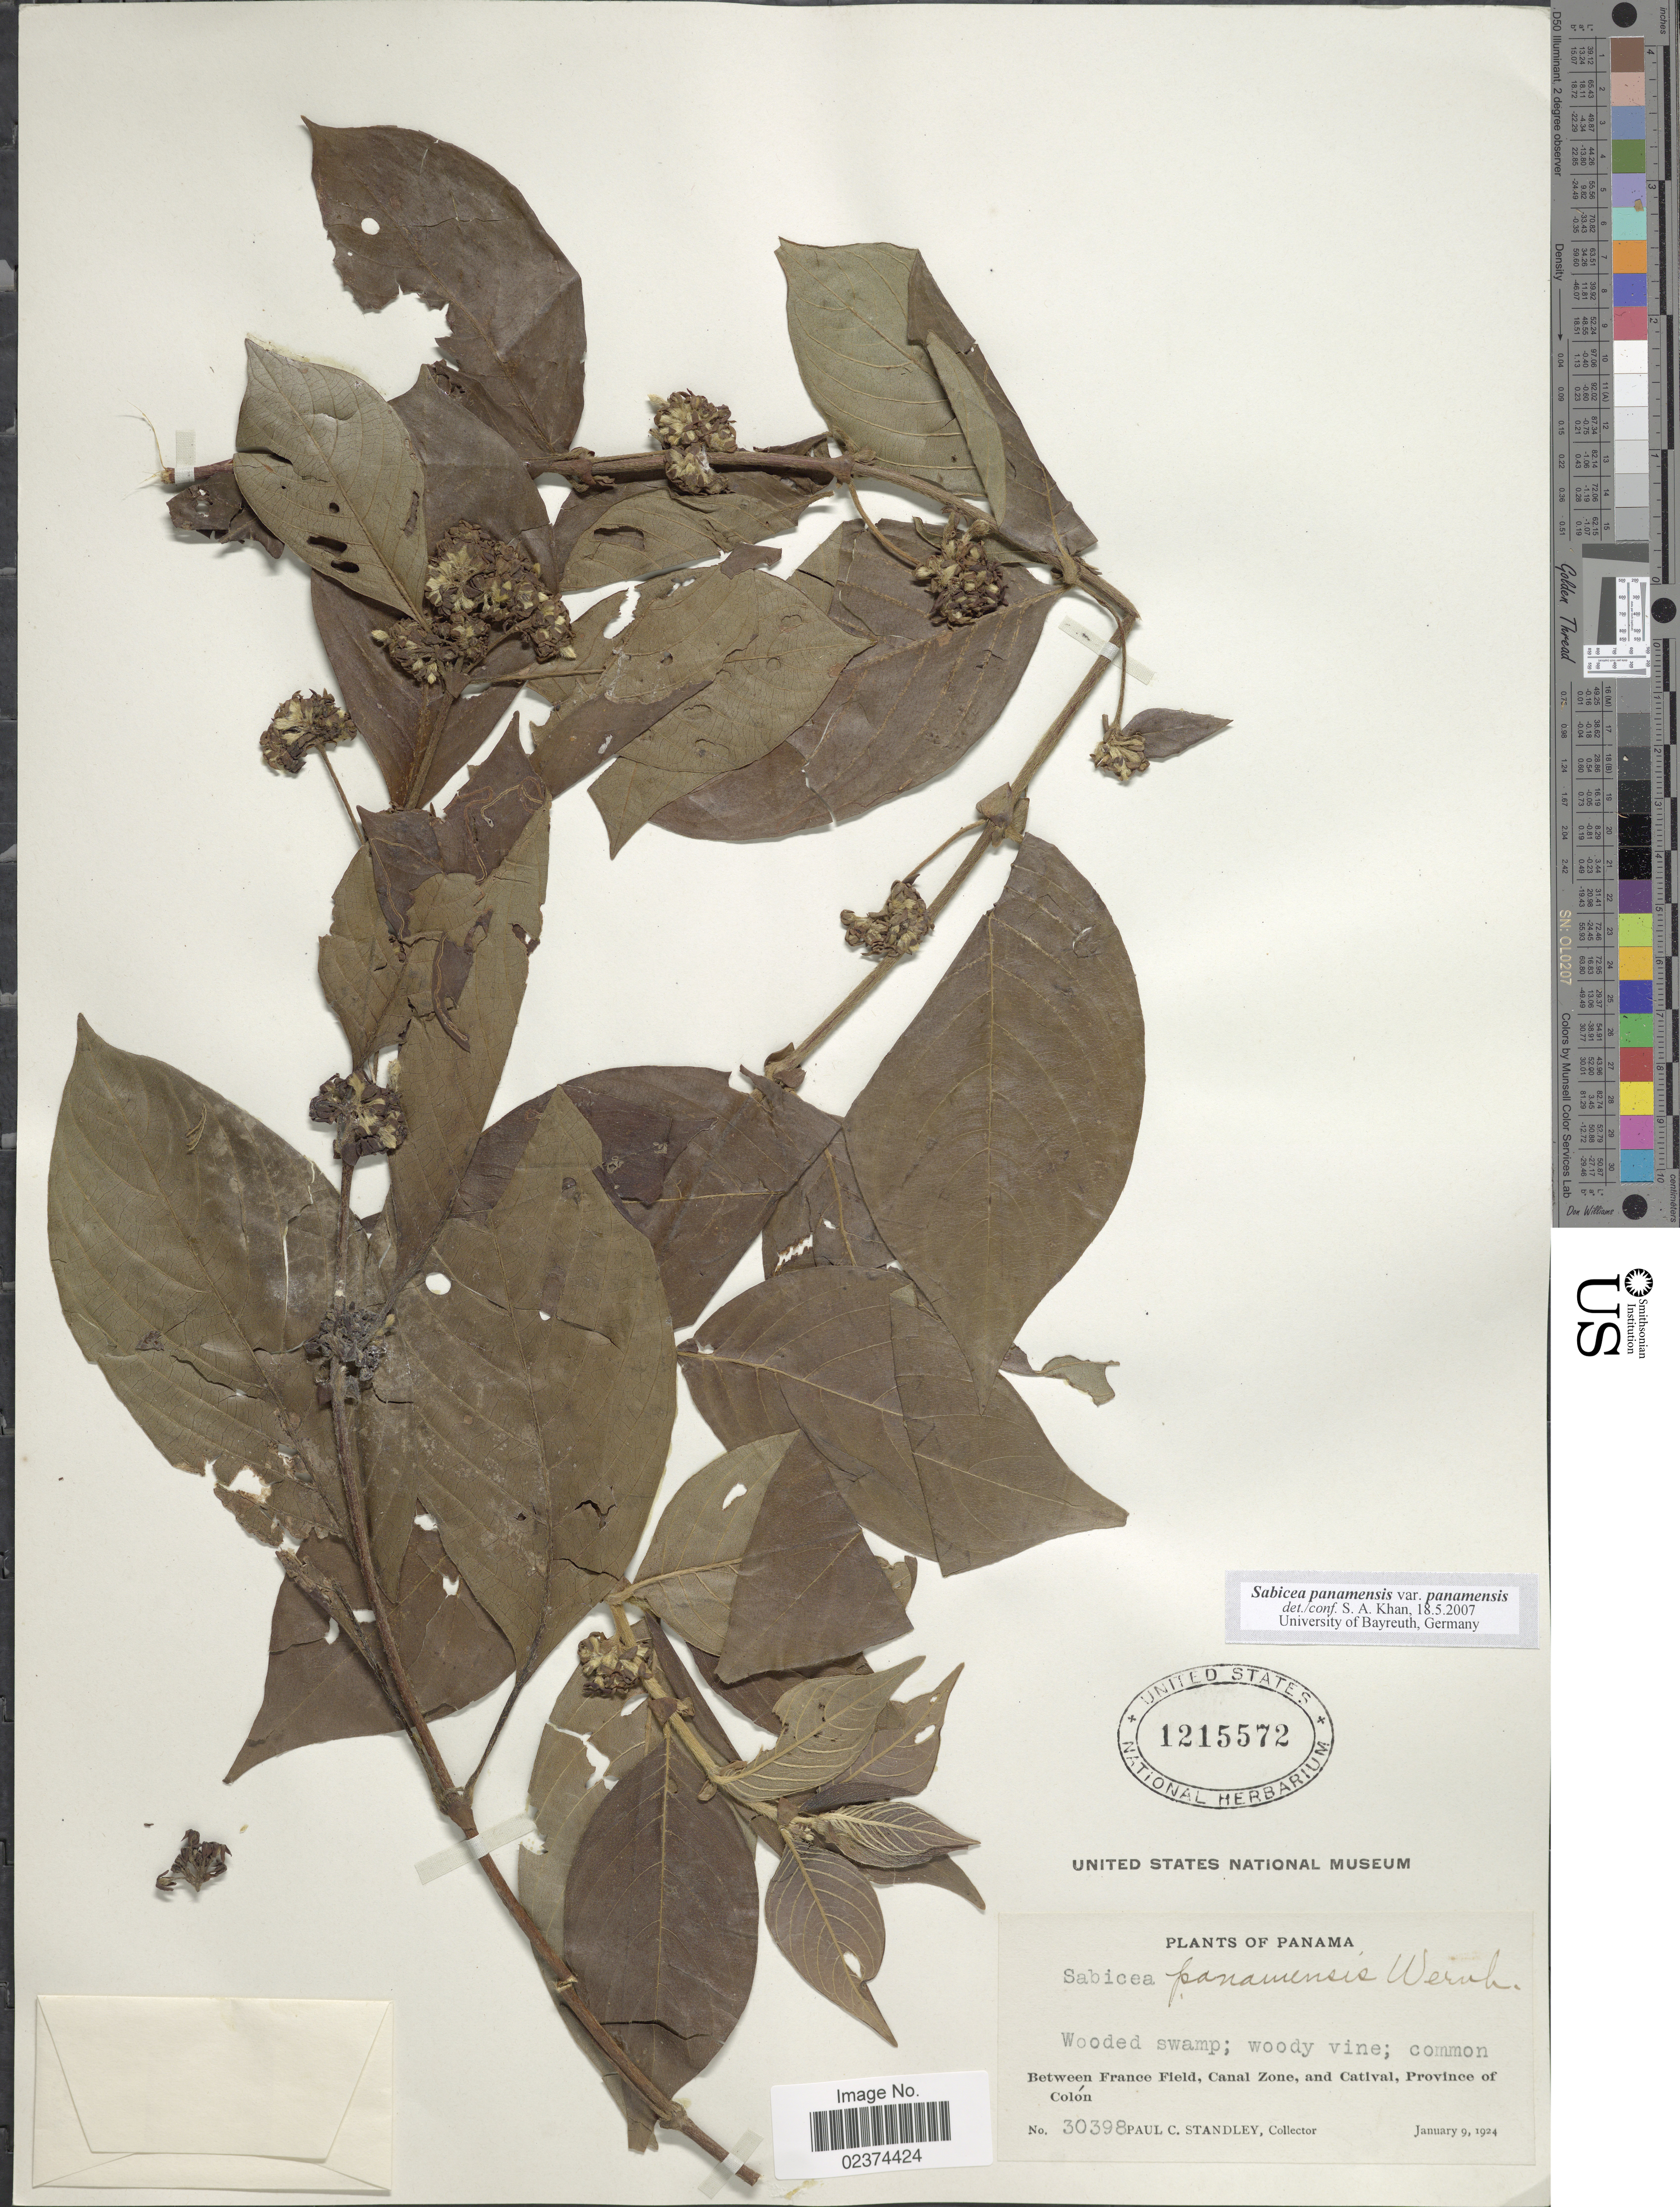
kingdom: Plantae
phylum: Tracheophyta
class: Magnoliopsida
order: Gentianales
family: Rubiaceae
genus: Sabicea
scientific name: Sabicea panamensis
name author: Wernham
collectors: P. C. Standley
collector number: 30398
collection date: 1924-01-09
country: Panama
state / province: Colón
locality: Wooded swamp; Between France Field, Canal Zone, and Catival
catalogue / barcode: US 1215572